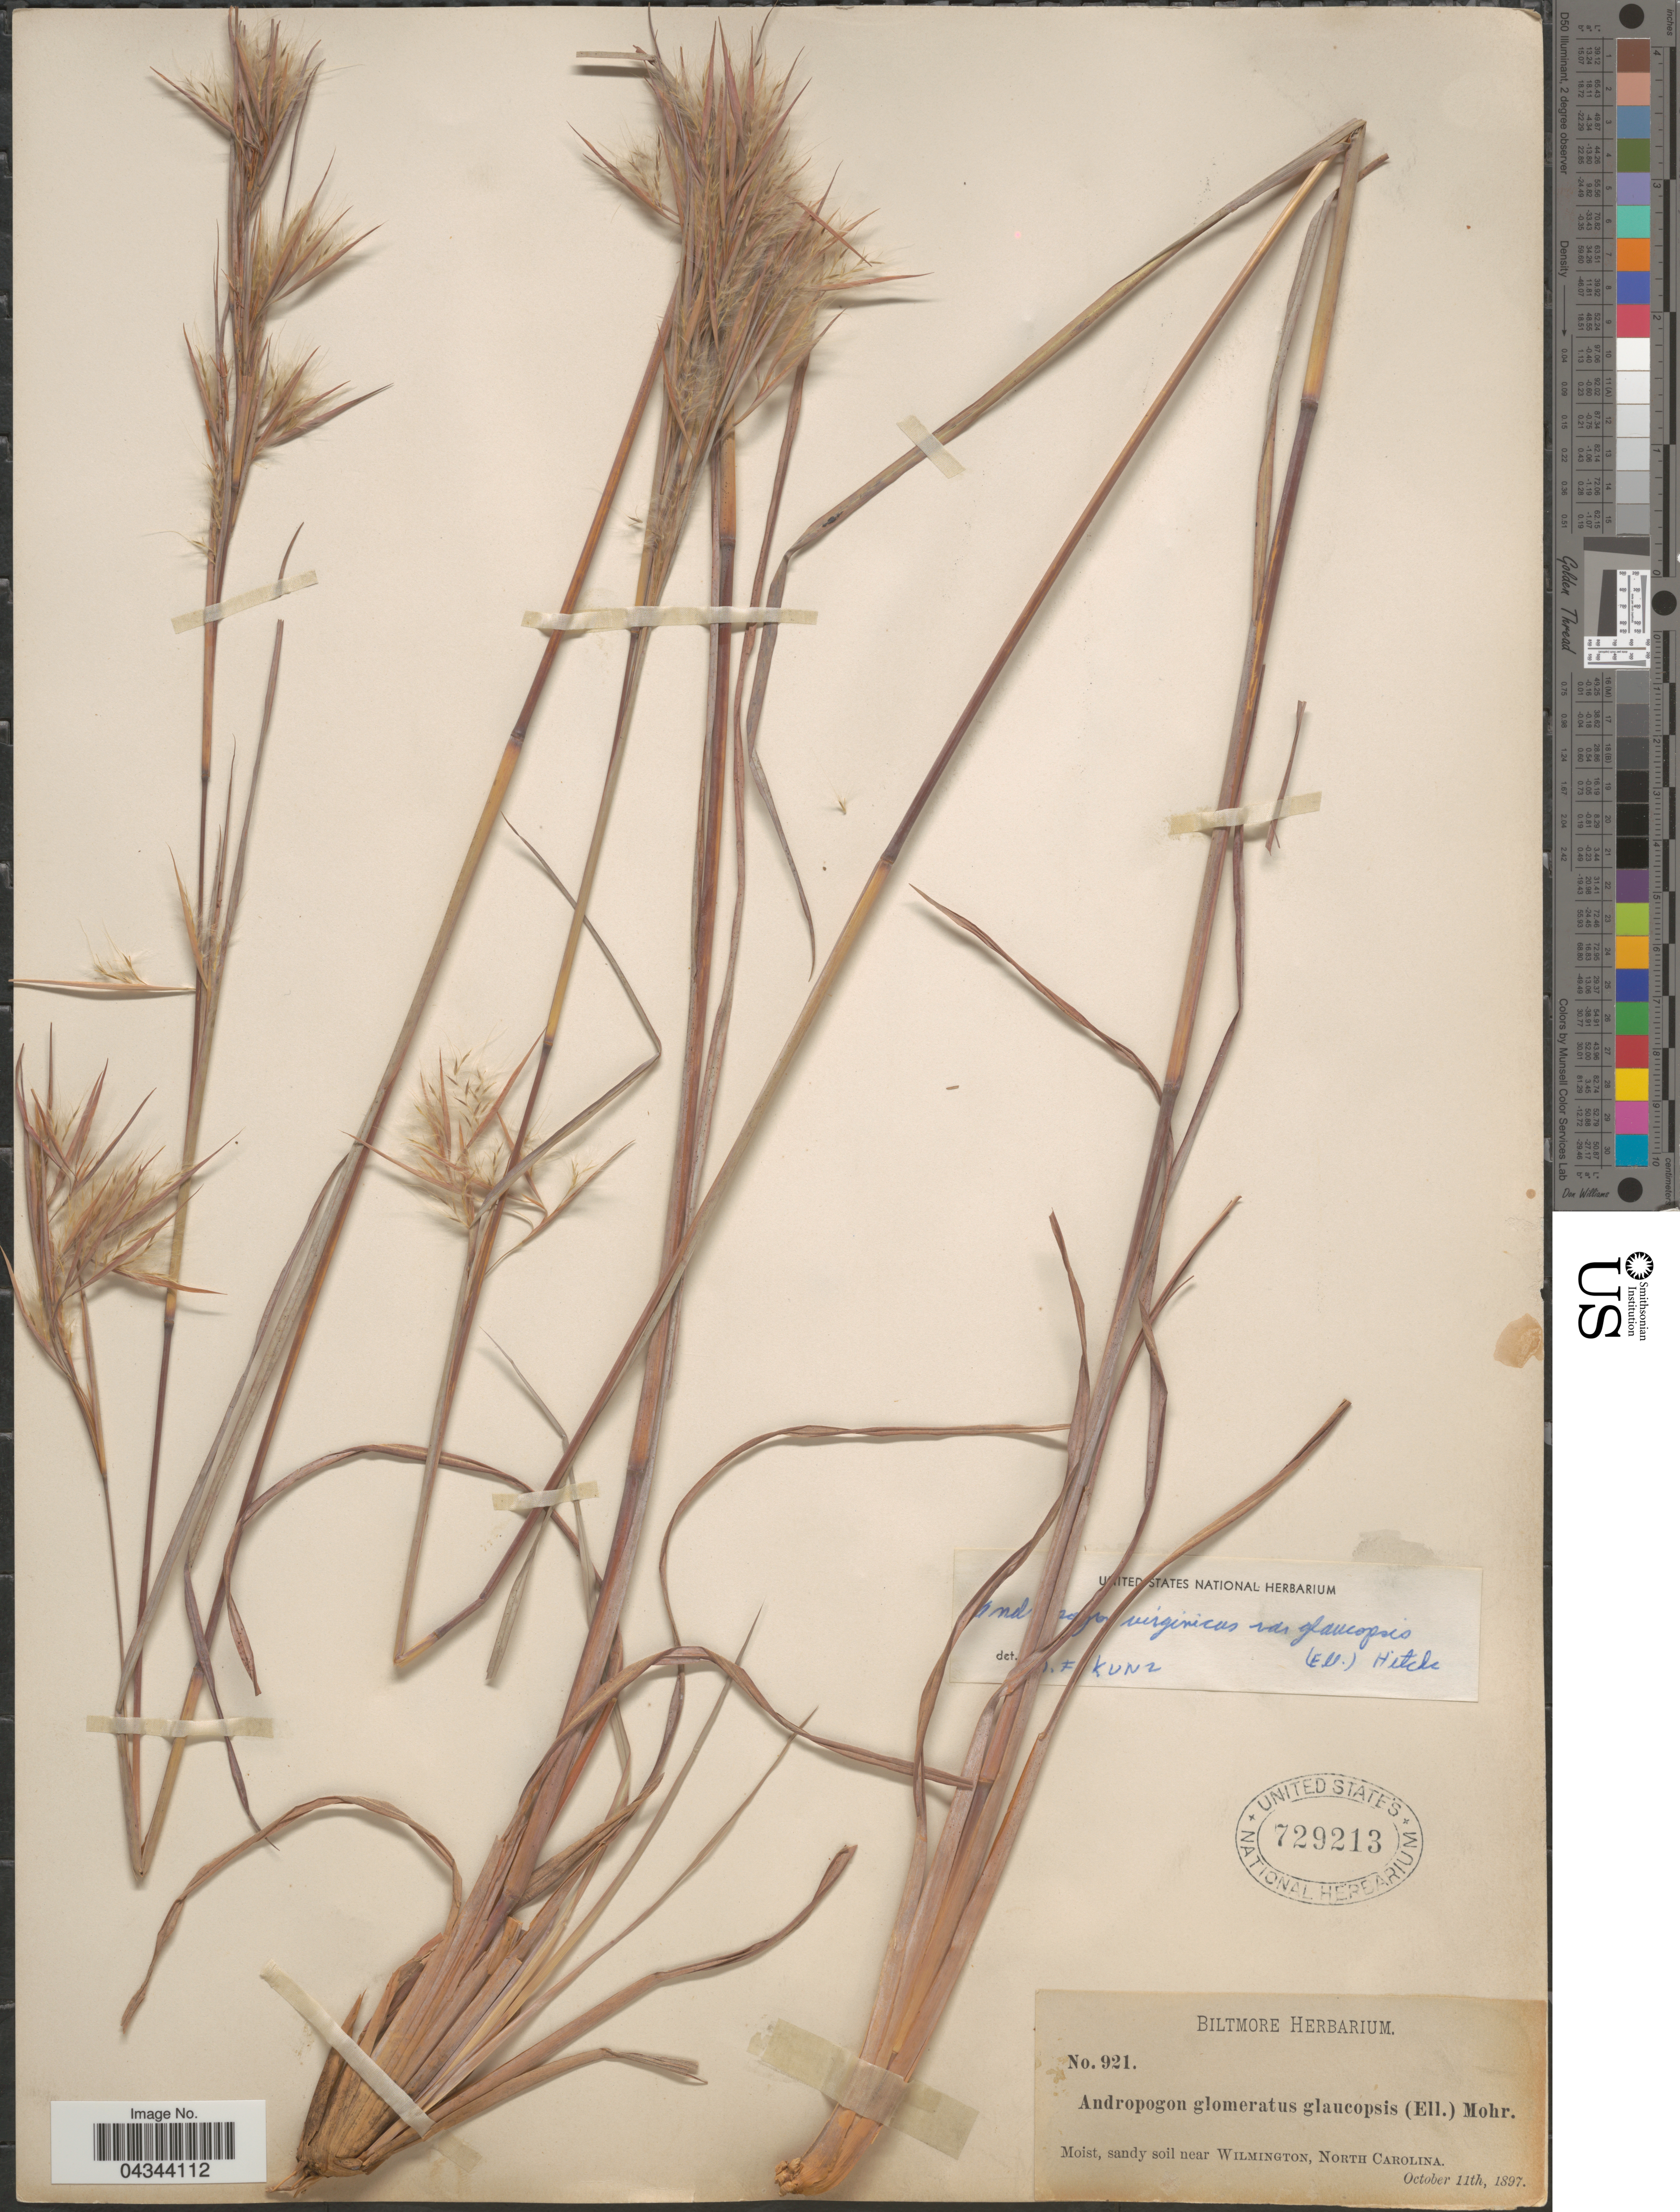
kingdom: Plantae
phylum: Tracheophyta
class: Liliopsida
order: Poales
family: Poaceae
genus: Andropogon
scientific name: Andropogon virginicus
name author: L.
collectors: ex herb. Biltmore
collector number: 921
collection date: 1897-10-11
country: United States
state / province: North Carolina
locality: Near Wilmington.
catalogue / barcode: US 729213